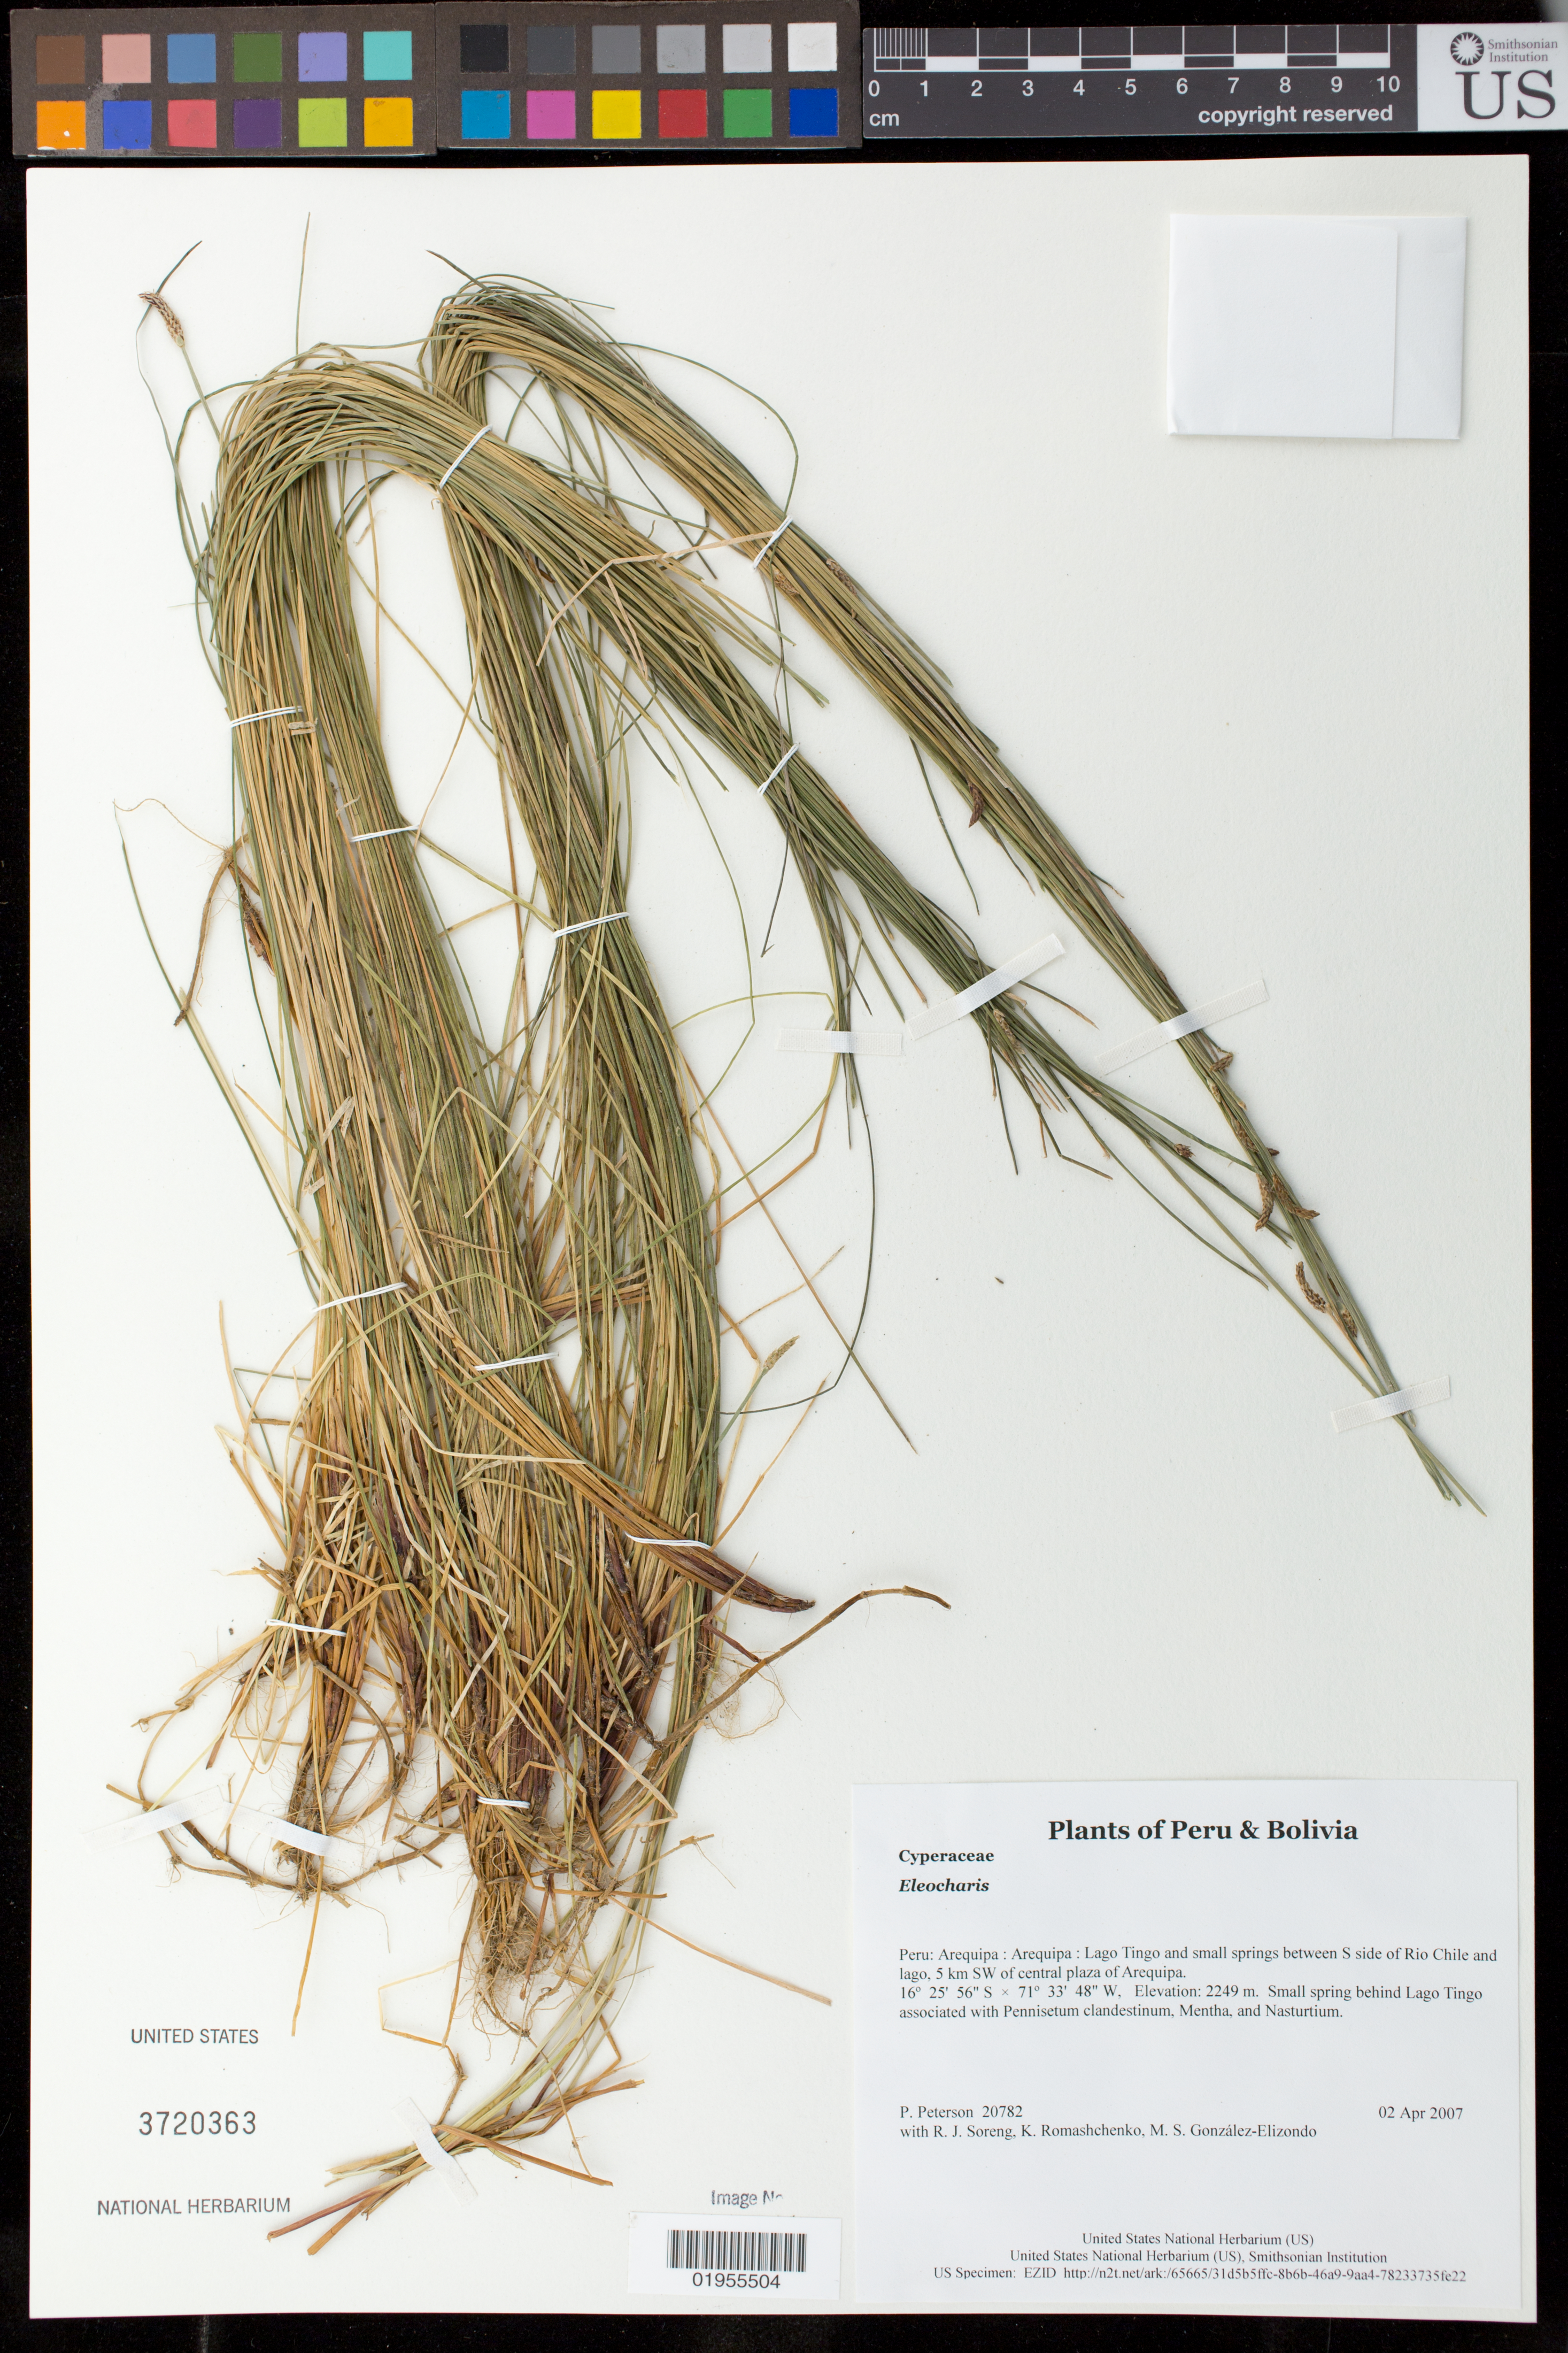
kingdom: Plantae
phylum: Tracheophyta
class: Liliopsida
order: Poales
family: Cyperaceae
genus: Eleocharis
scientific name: Eleocharis sp.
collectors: P. M. Peterson, R. J. Soreng, K. Romashchenko & M. S. González-Elizondo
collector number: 20782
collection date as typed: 02 Apr 2007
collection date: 2007-04-02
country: Peru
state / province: Arequipa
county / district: Arequipa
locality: Lago Tingo and small springs between S side of Rio Chile and lago, 5 km SW of central plaza of Arequipa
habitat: Small spring behind Lago Tingo associated with Pennisetum clandestinum, Mentha, and Nasturtium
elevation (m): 2249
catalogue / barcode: US 3720363